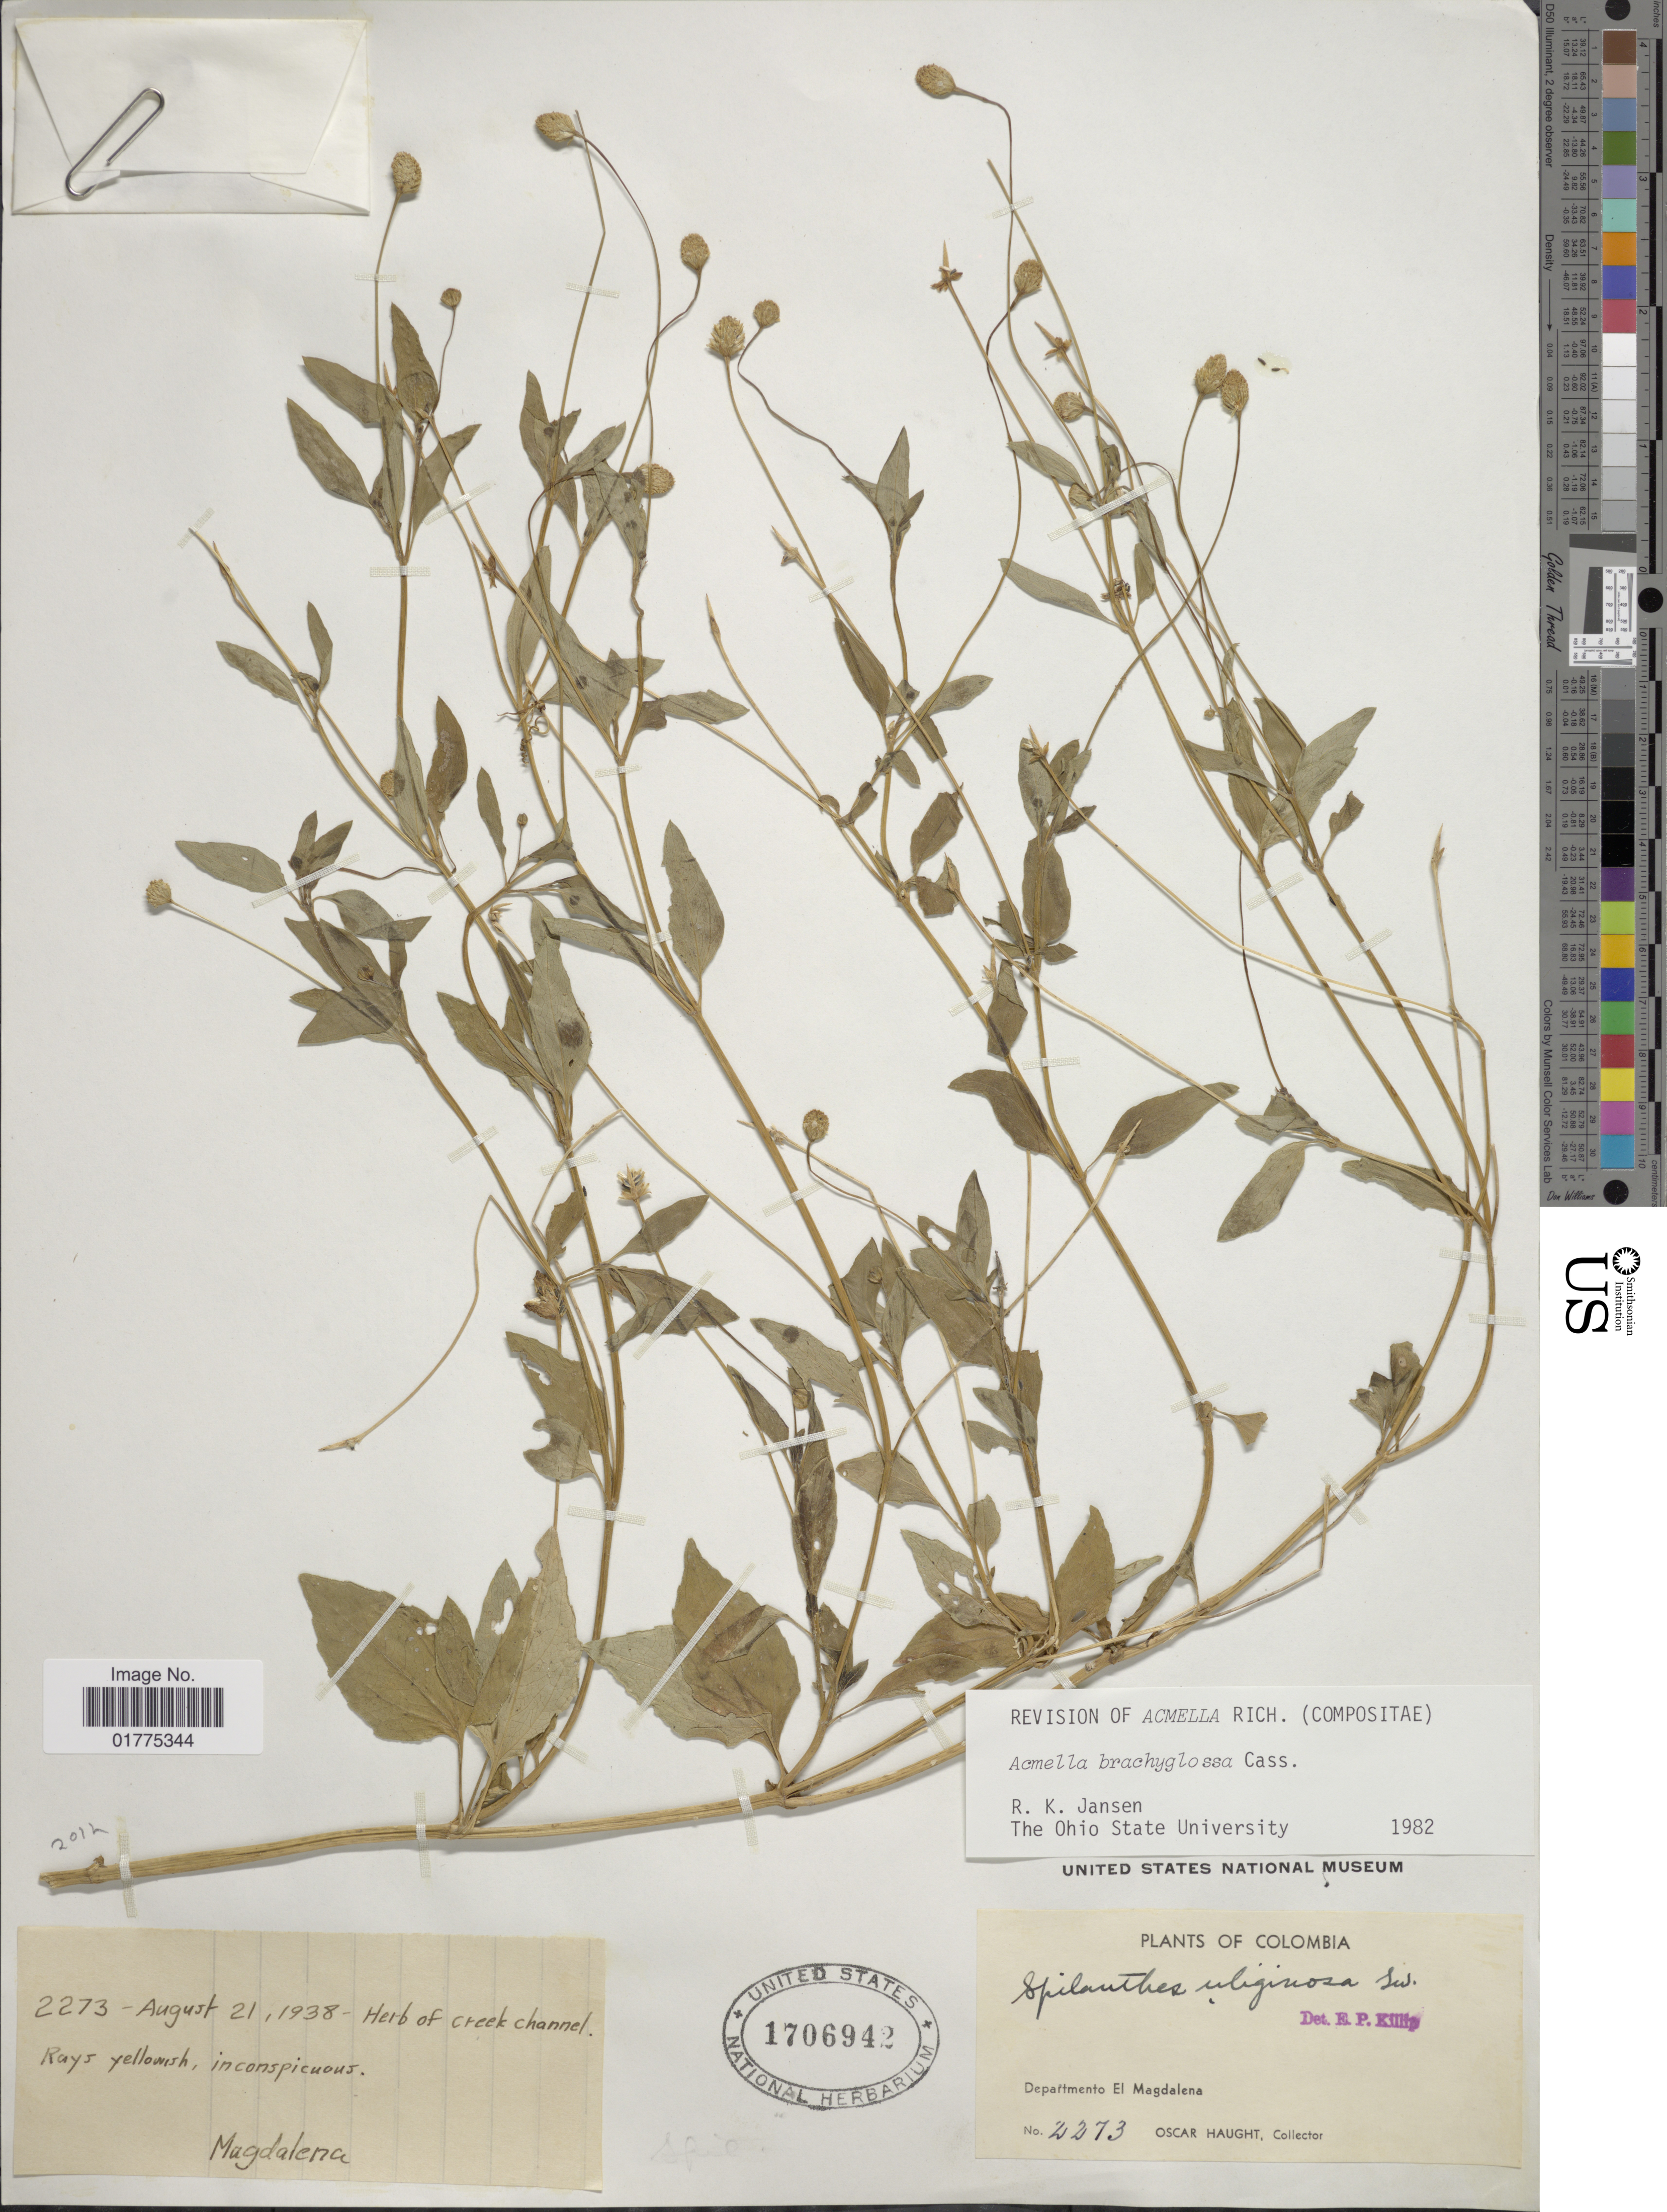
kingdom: Plantae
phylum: Tracheophyta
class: Magnoliopsida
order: Asterales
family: Asteraceae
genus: Acmella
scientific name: Acmella brachyglossa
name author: Cass.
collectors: O. L. Haught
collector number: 2273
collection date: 1938-08-21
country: Colombia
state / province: Magdalena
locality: Herb of creek channel, Departamento El Magdalena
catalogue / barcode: US 1706942